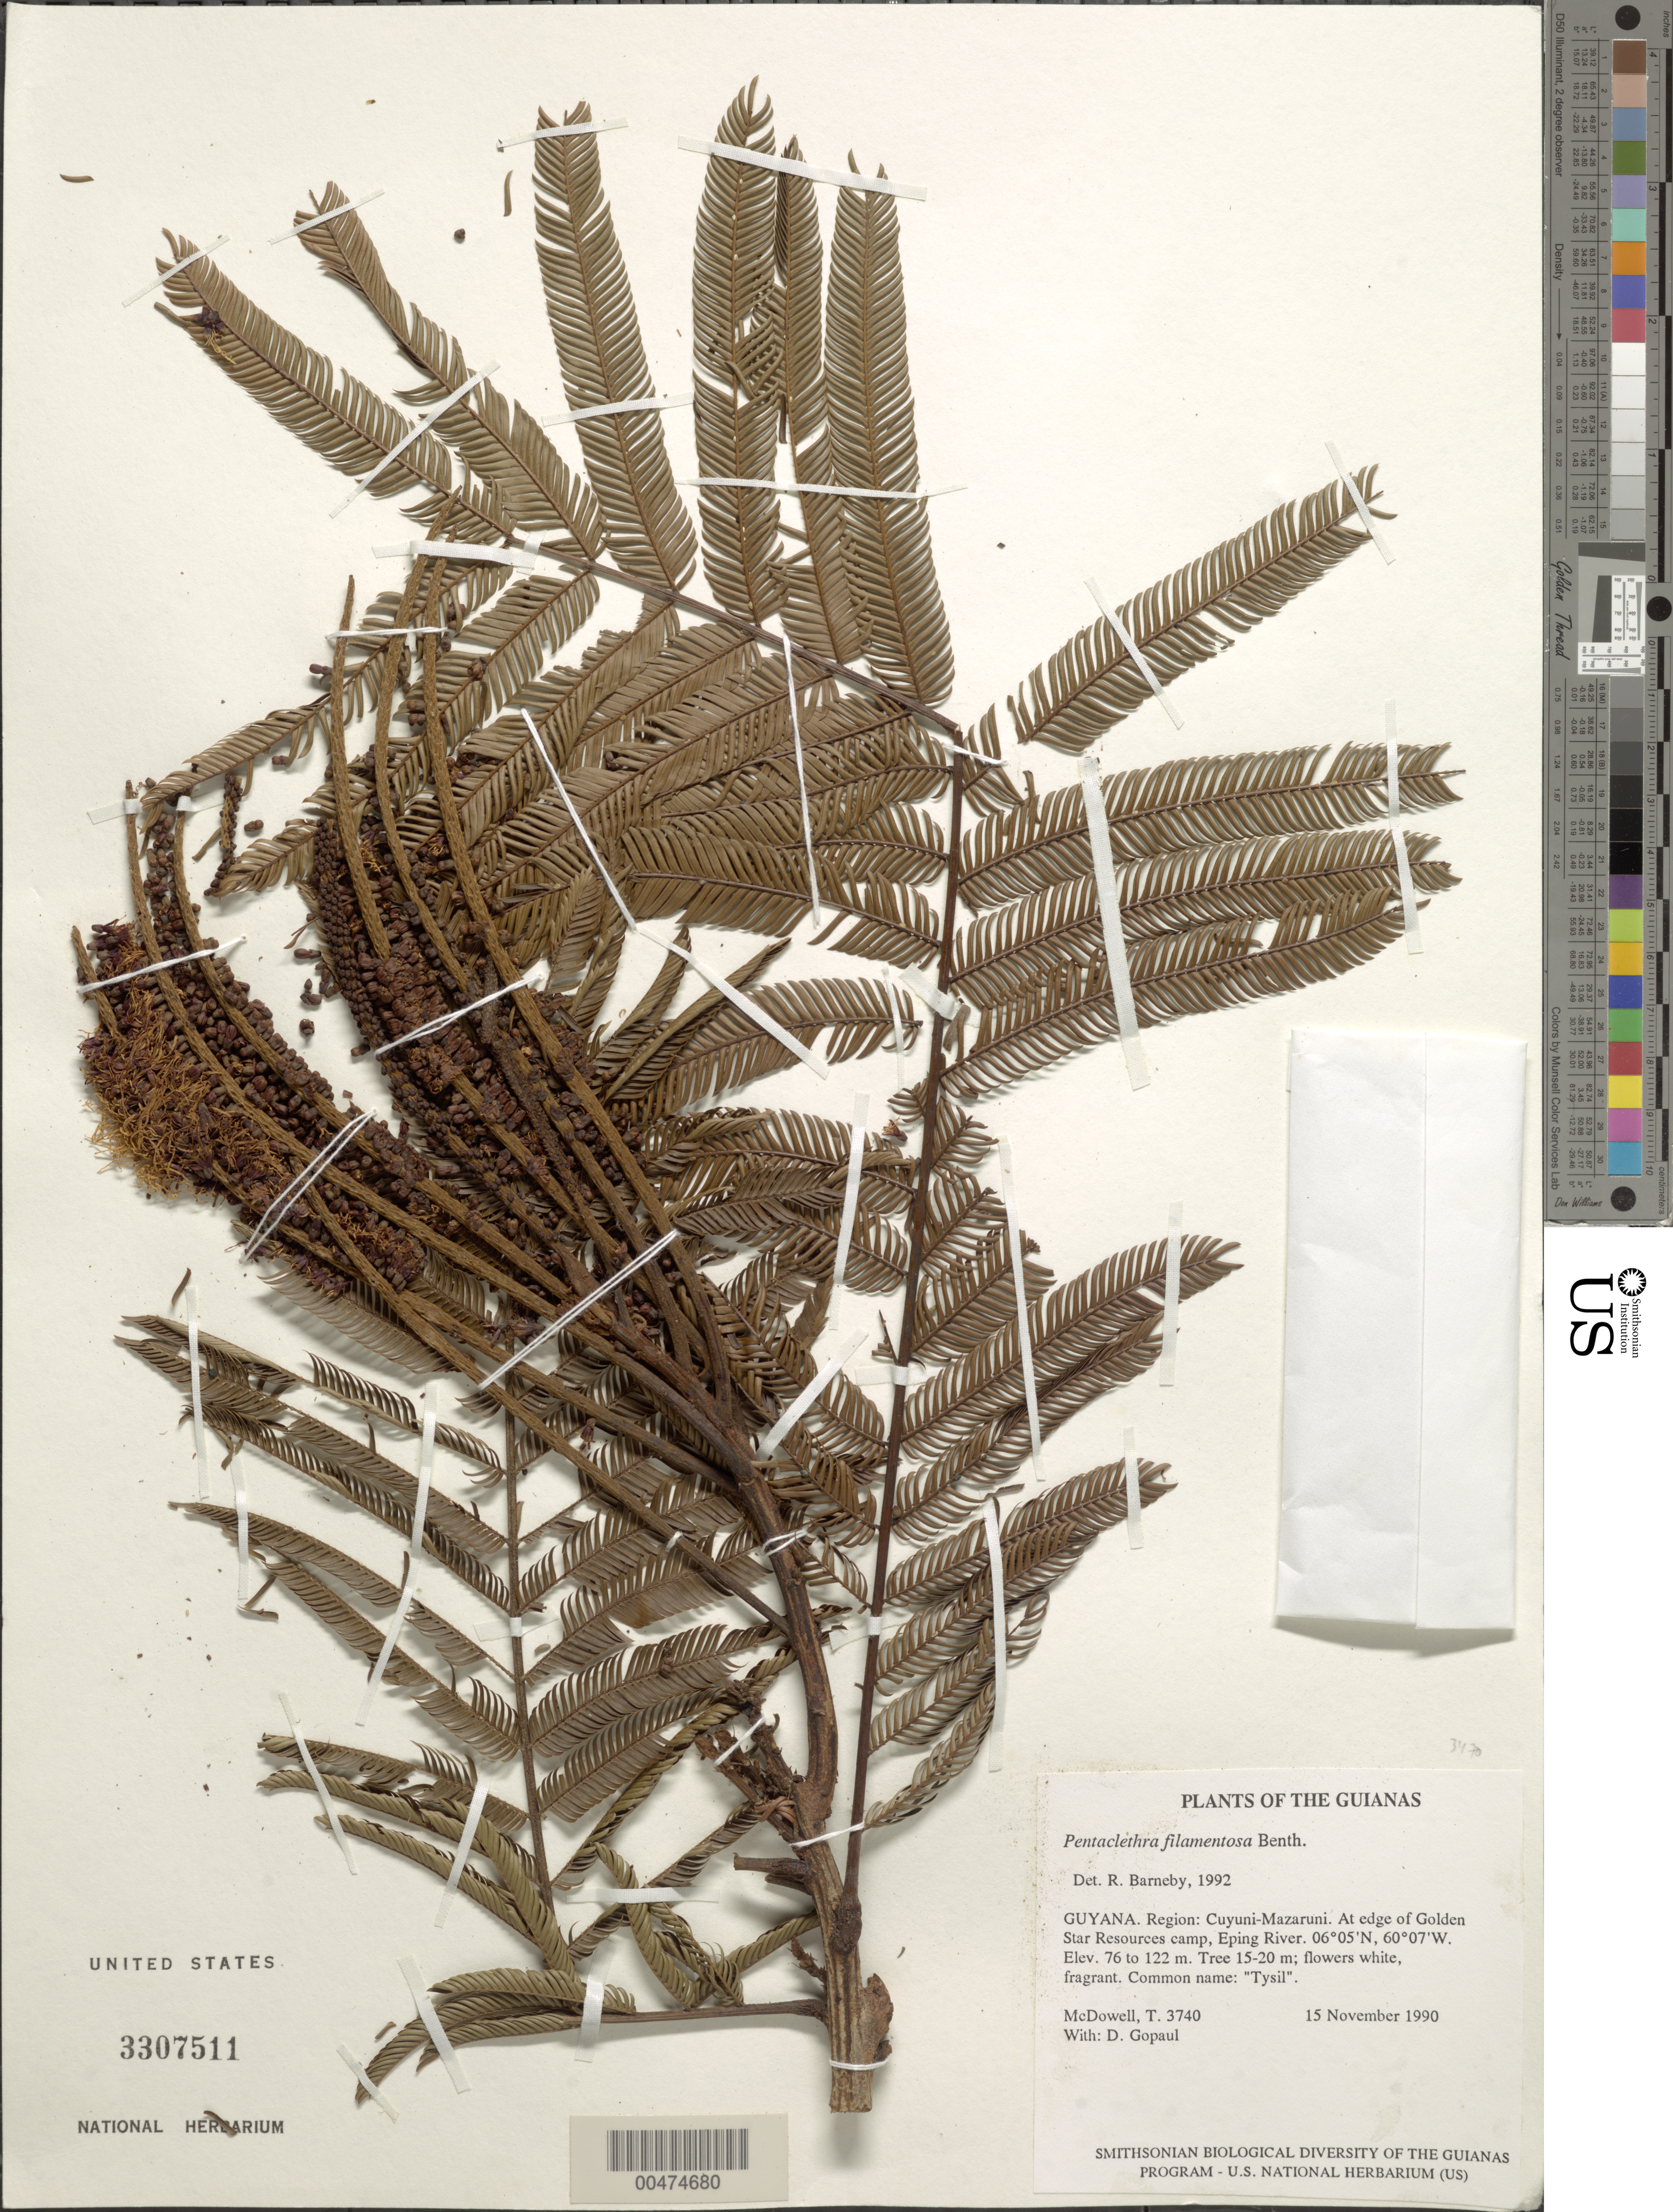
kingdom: Plantae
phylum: Tracheophyta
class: Magnoliopsida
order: Fabales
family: Fabaceae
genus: Pentaclethra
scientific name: Pentaclethra macroloba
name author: (Willd.) Kuntze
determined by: Barneby, Rupert C., (NY)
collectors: T. McDowell & D. Gopaul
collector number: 3740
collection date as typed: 13 November 1990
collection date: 1990-11-13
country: Guyana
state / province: Cuyuni-Mazaruni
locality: At edge of clearing, Golden Star Resources camp, Eping River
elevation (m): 76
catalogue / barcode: US 3307511